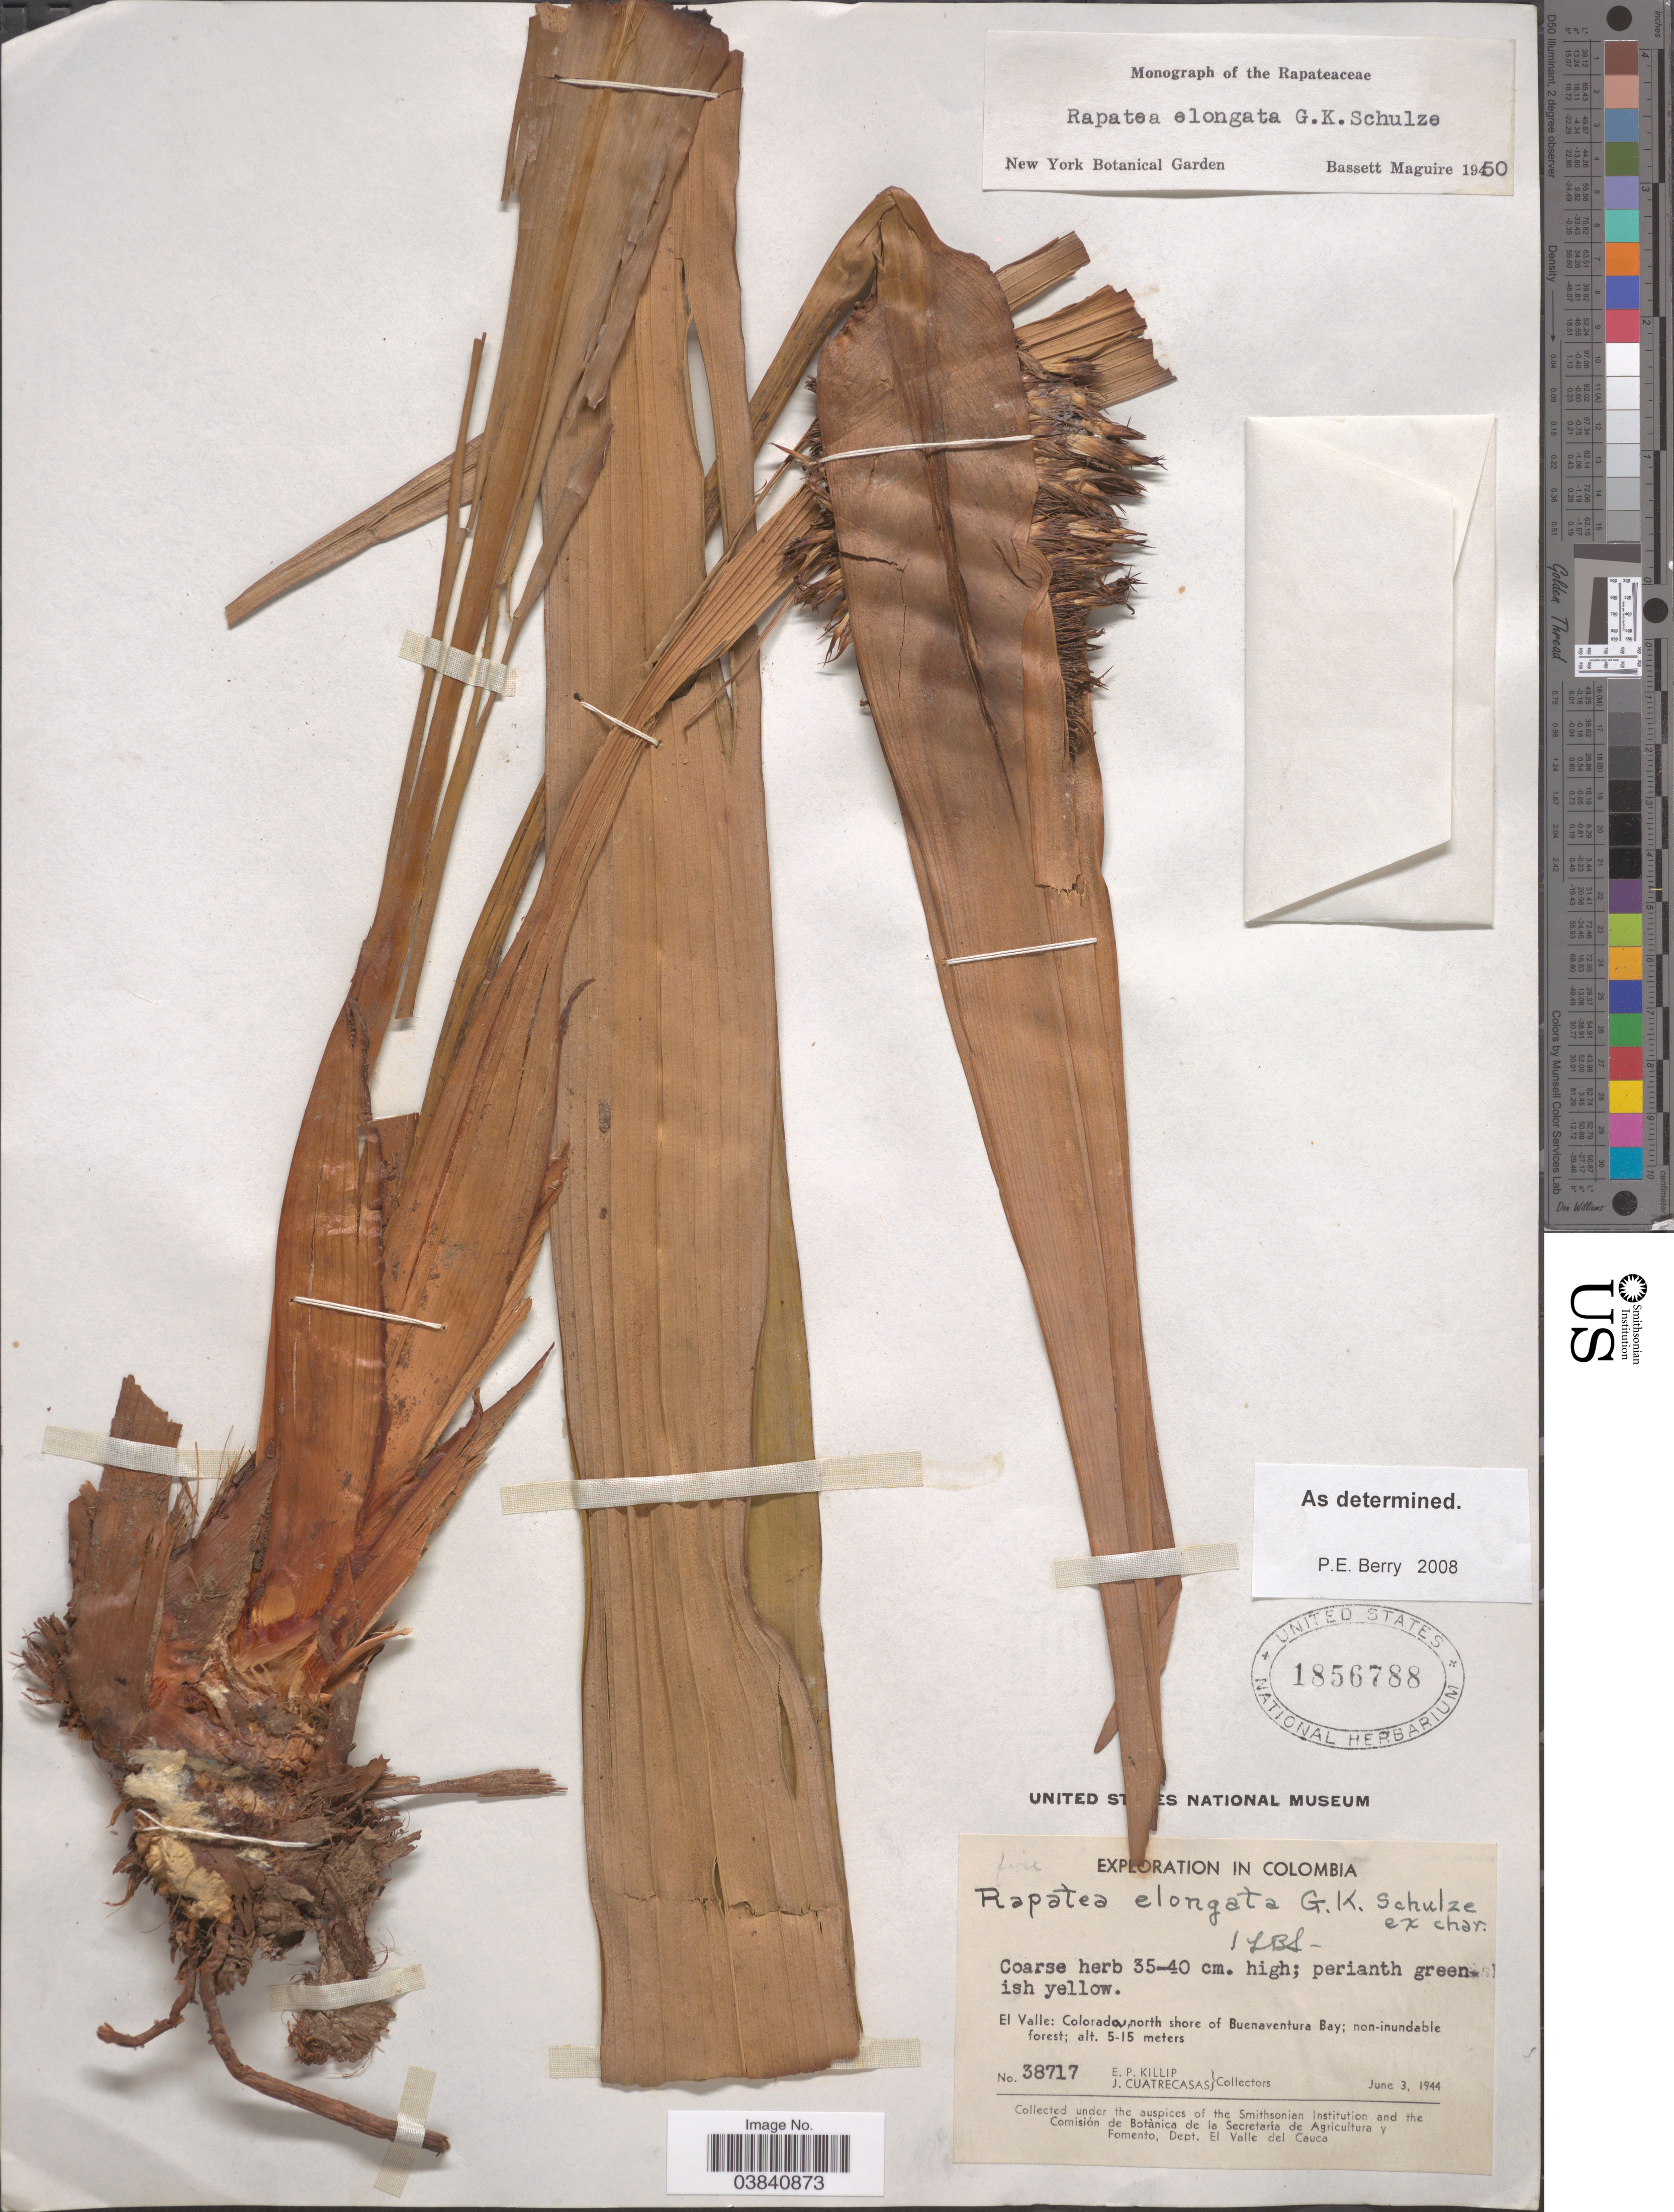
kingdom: Plantae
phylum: Tracheophyta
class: Liliopsida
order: Poales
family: Rapateaceae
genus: Rapatea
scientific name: Rapatea elongata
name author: G. Schulze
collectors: E. P. Killip & J. Cuatrecasas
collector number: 38717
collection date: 1944-06-03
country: Colombia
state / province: Valle del Cauca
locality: El Valle: Colorado, north shore of Buenaventura Bay.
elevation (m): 5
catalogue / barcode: US 1856788